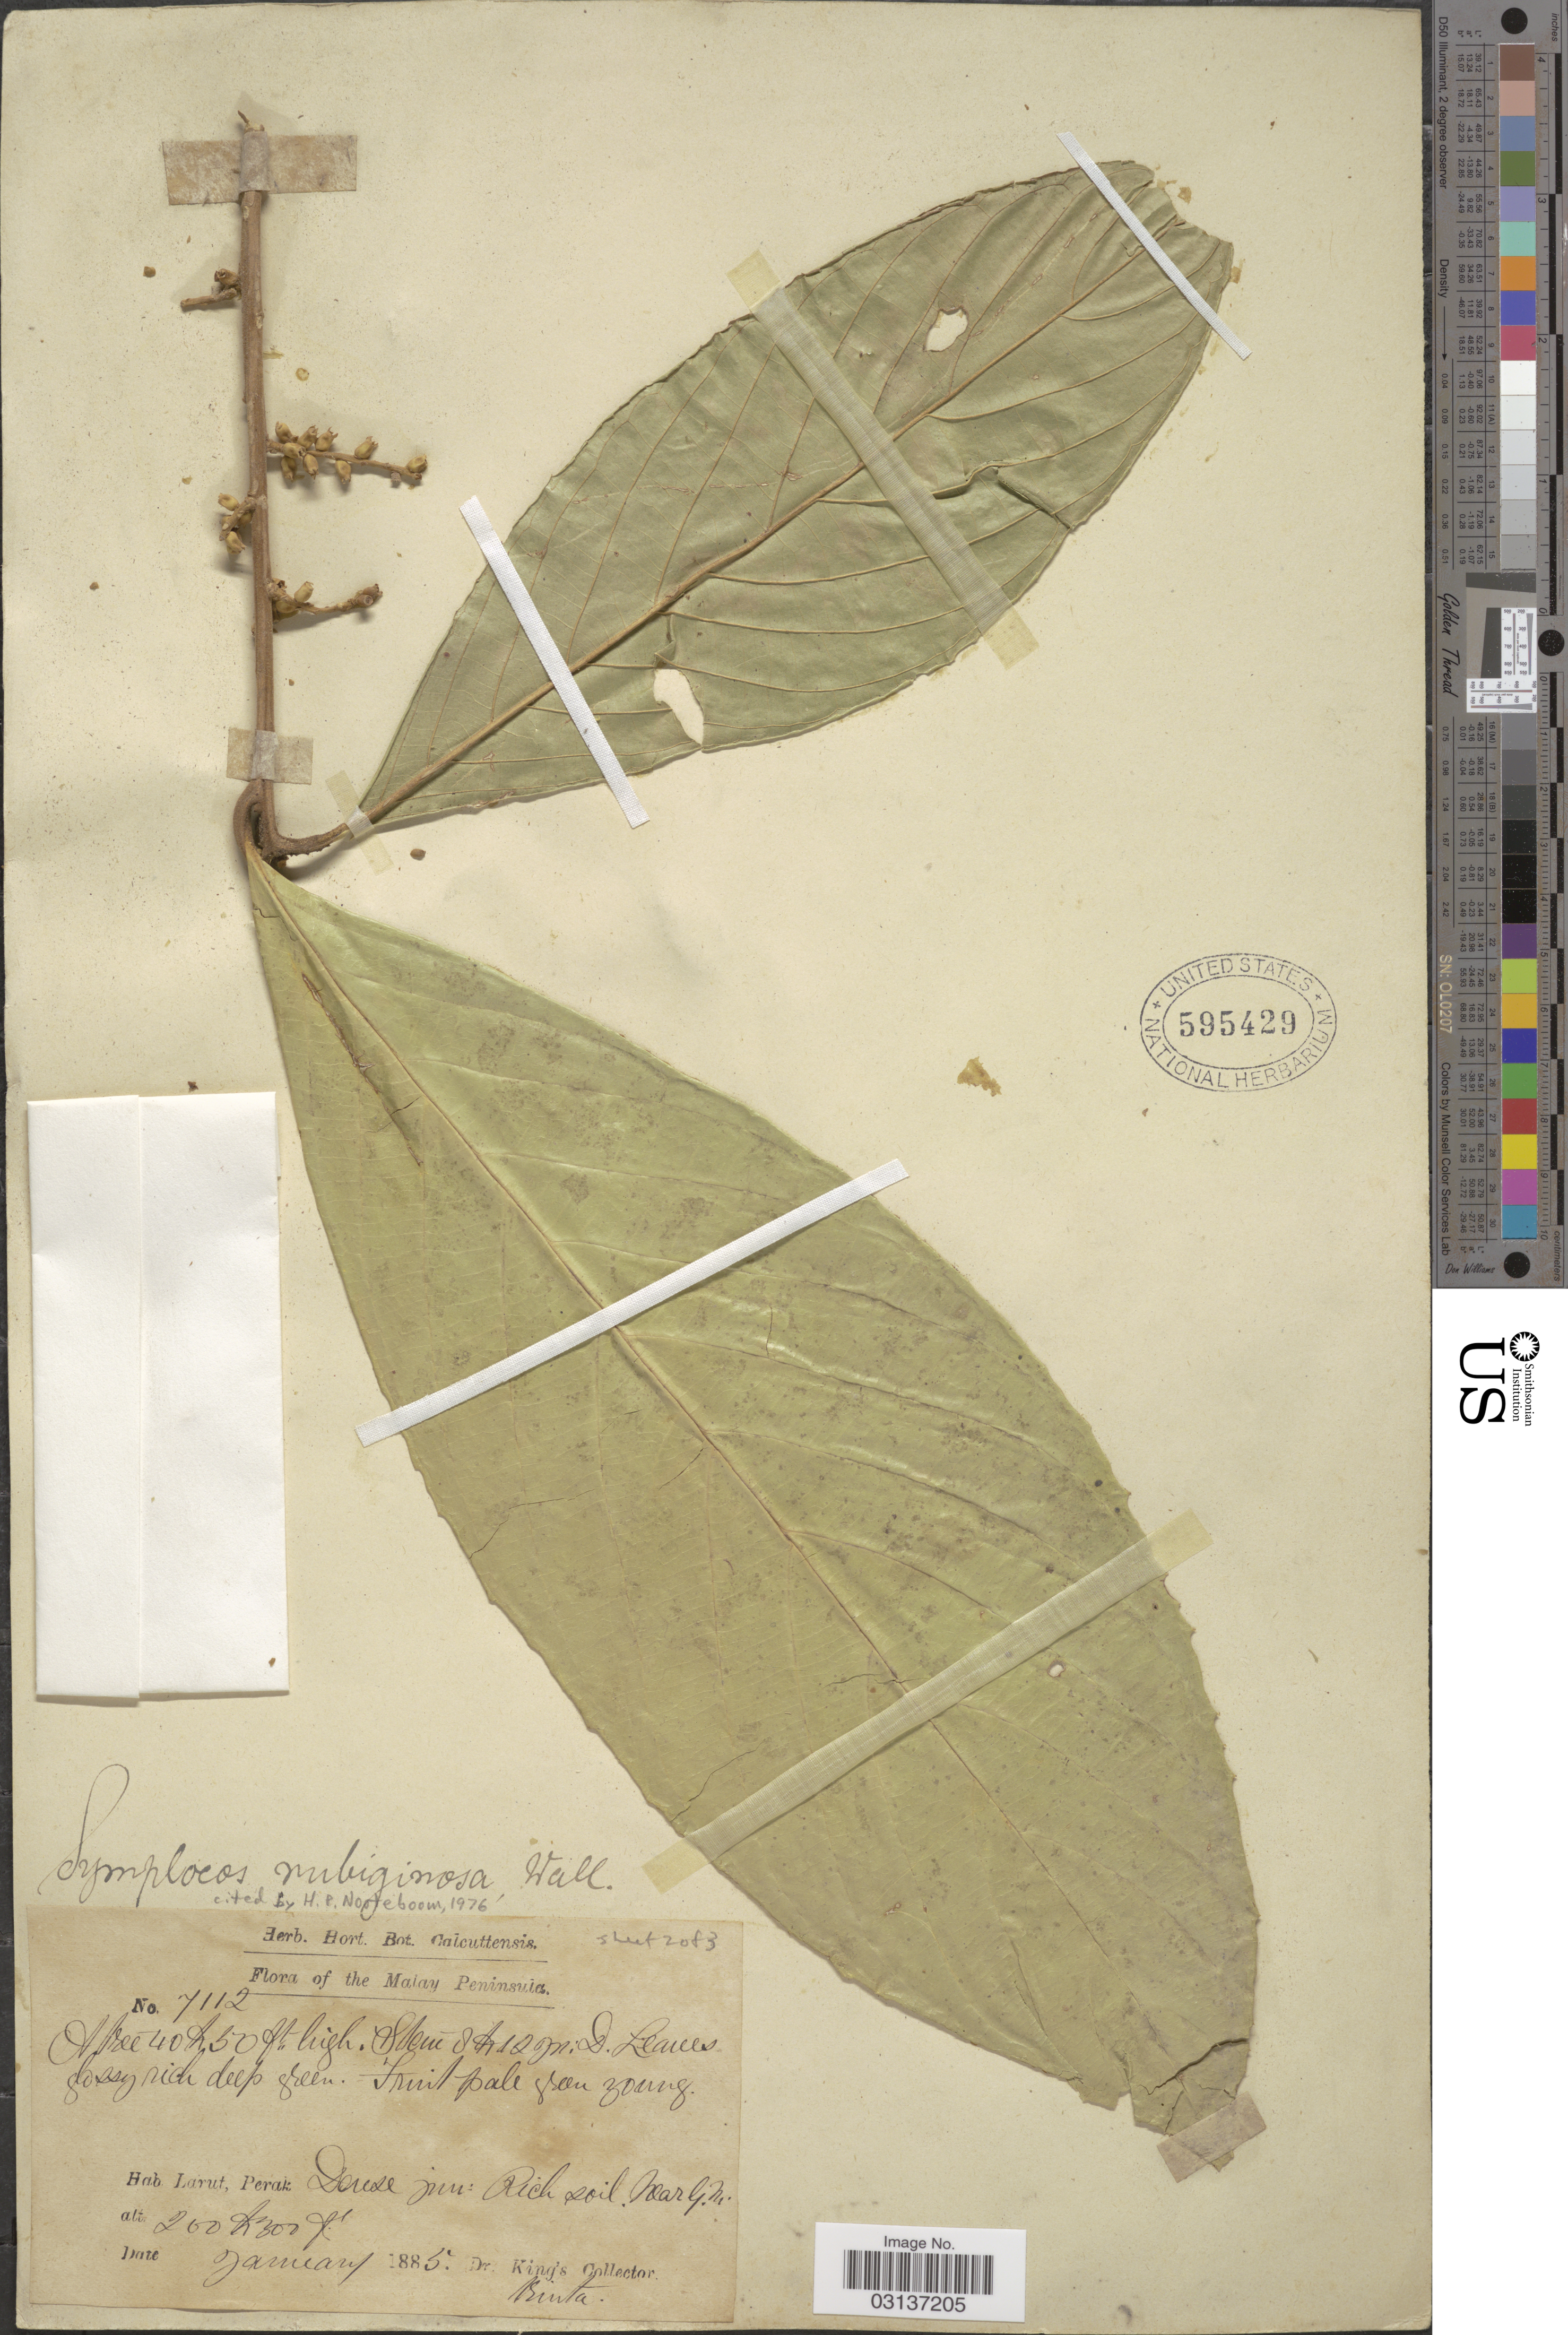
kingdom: Plantae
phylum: Tracheophyta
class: Magnoliopsida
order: Ericales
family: Symplocaceae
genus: Symplocos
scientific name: Symplocos rubiginosa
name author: Wall. ex DC.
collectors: Dr. King's collector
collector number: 7112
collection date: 1885-01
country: Malaysia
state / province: Perak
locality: Malay Peninsula. Larut, Perak. Dense jun.: Rich soil, Near G. M., Kinta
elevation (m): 61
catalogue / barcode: US 595429